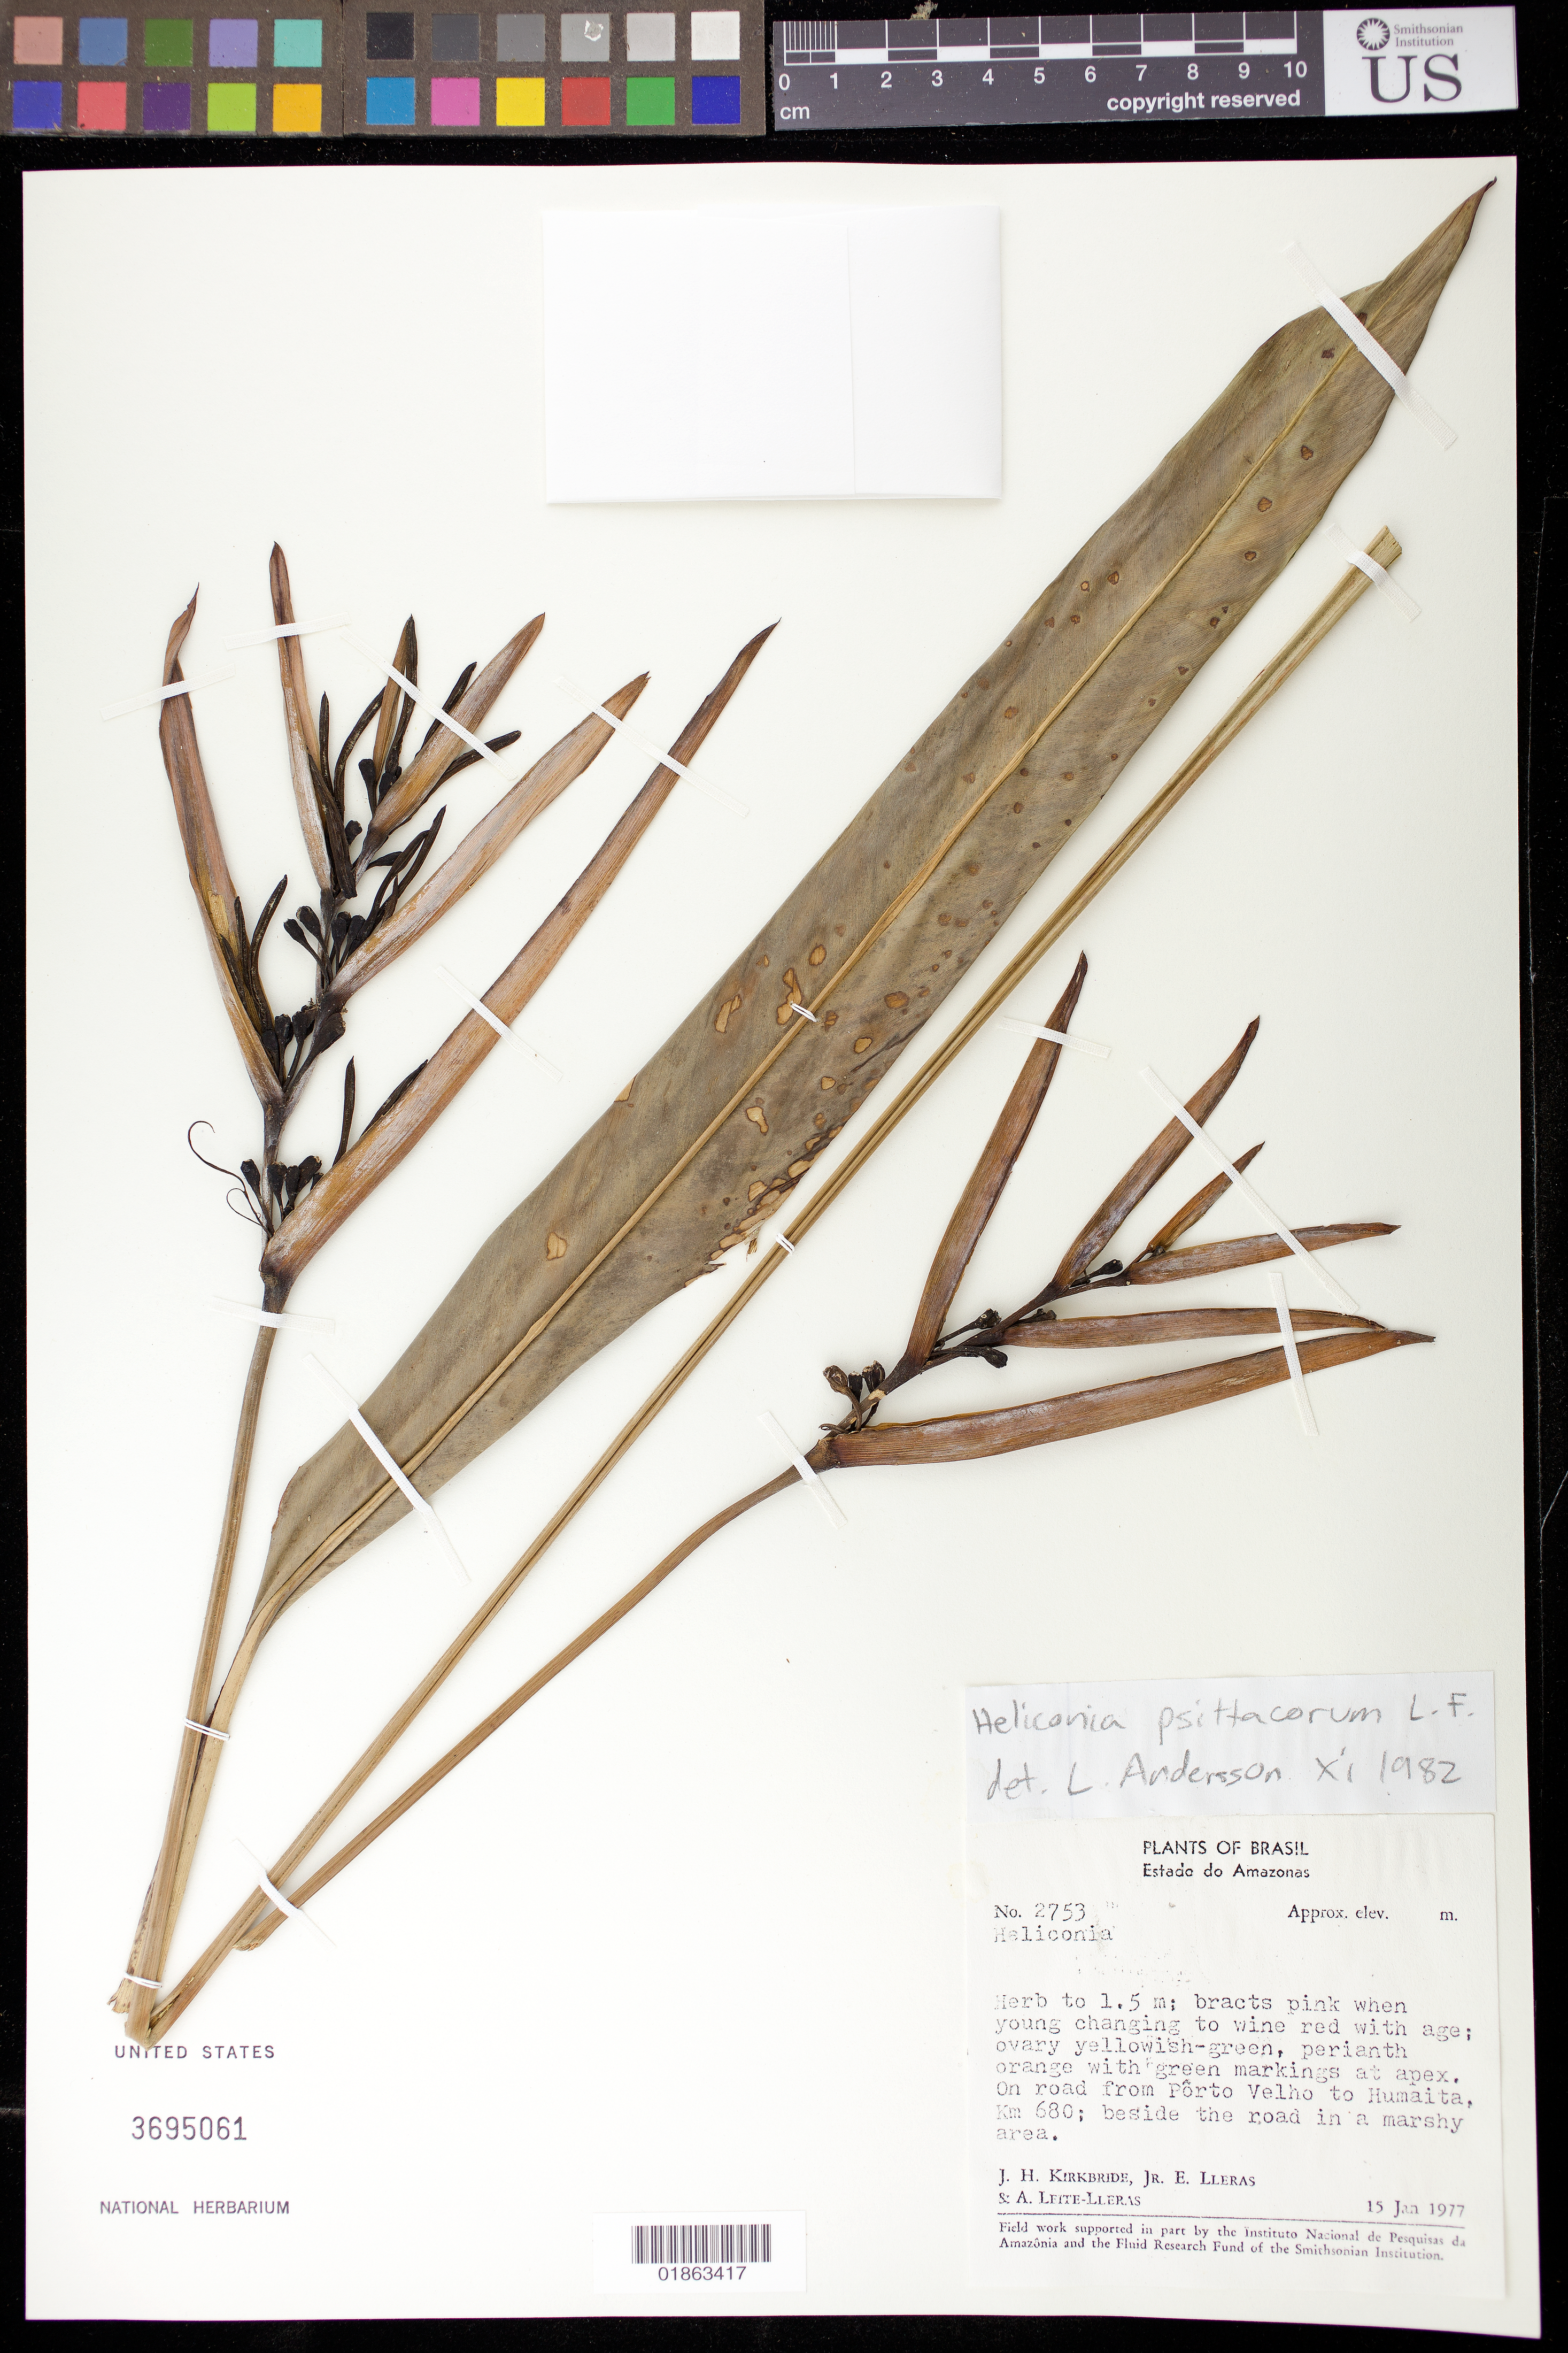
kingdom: Plantae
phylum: Tracheophyta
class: Liliopsida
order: Zingiberales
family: Heliconiaceae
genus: Heliconia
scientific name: Heliconia psittacorum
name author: L. f.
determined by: Andersson, Lennart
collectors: J. H. Kirkbride, E. Lleras & A. Leite-Lleras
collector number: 2753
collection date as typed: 15 Jan 1977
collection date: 1977-01-15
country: Brazil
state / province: Amazonas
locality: On road from Porto Velho to Humaita, Km 680.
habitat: Beside the road in a marshy area.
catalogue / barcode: US 3695061